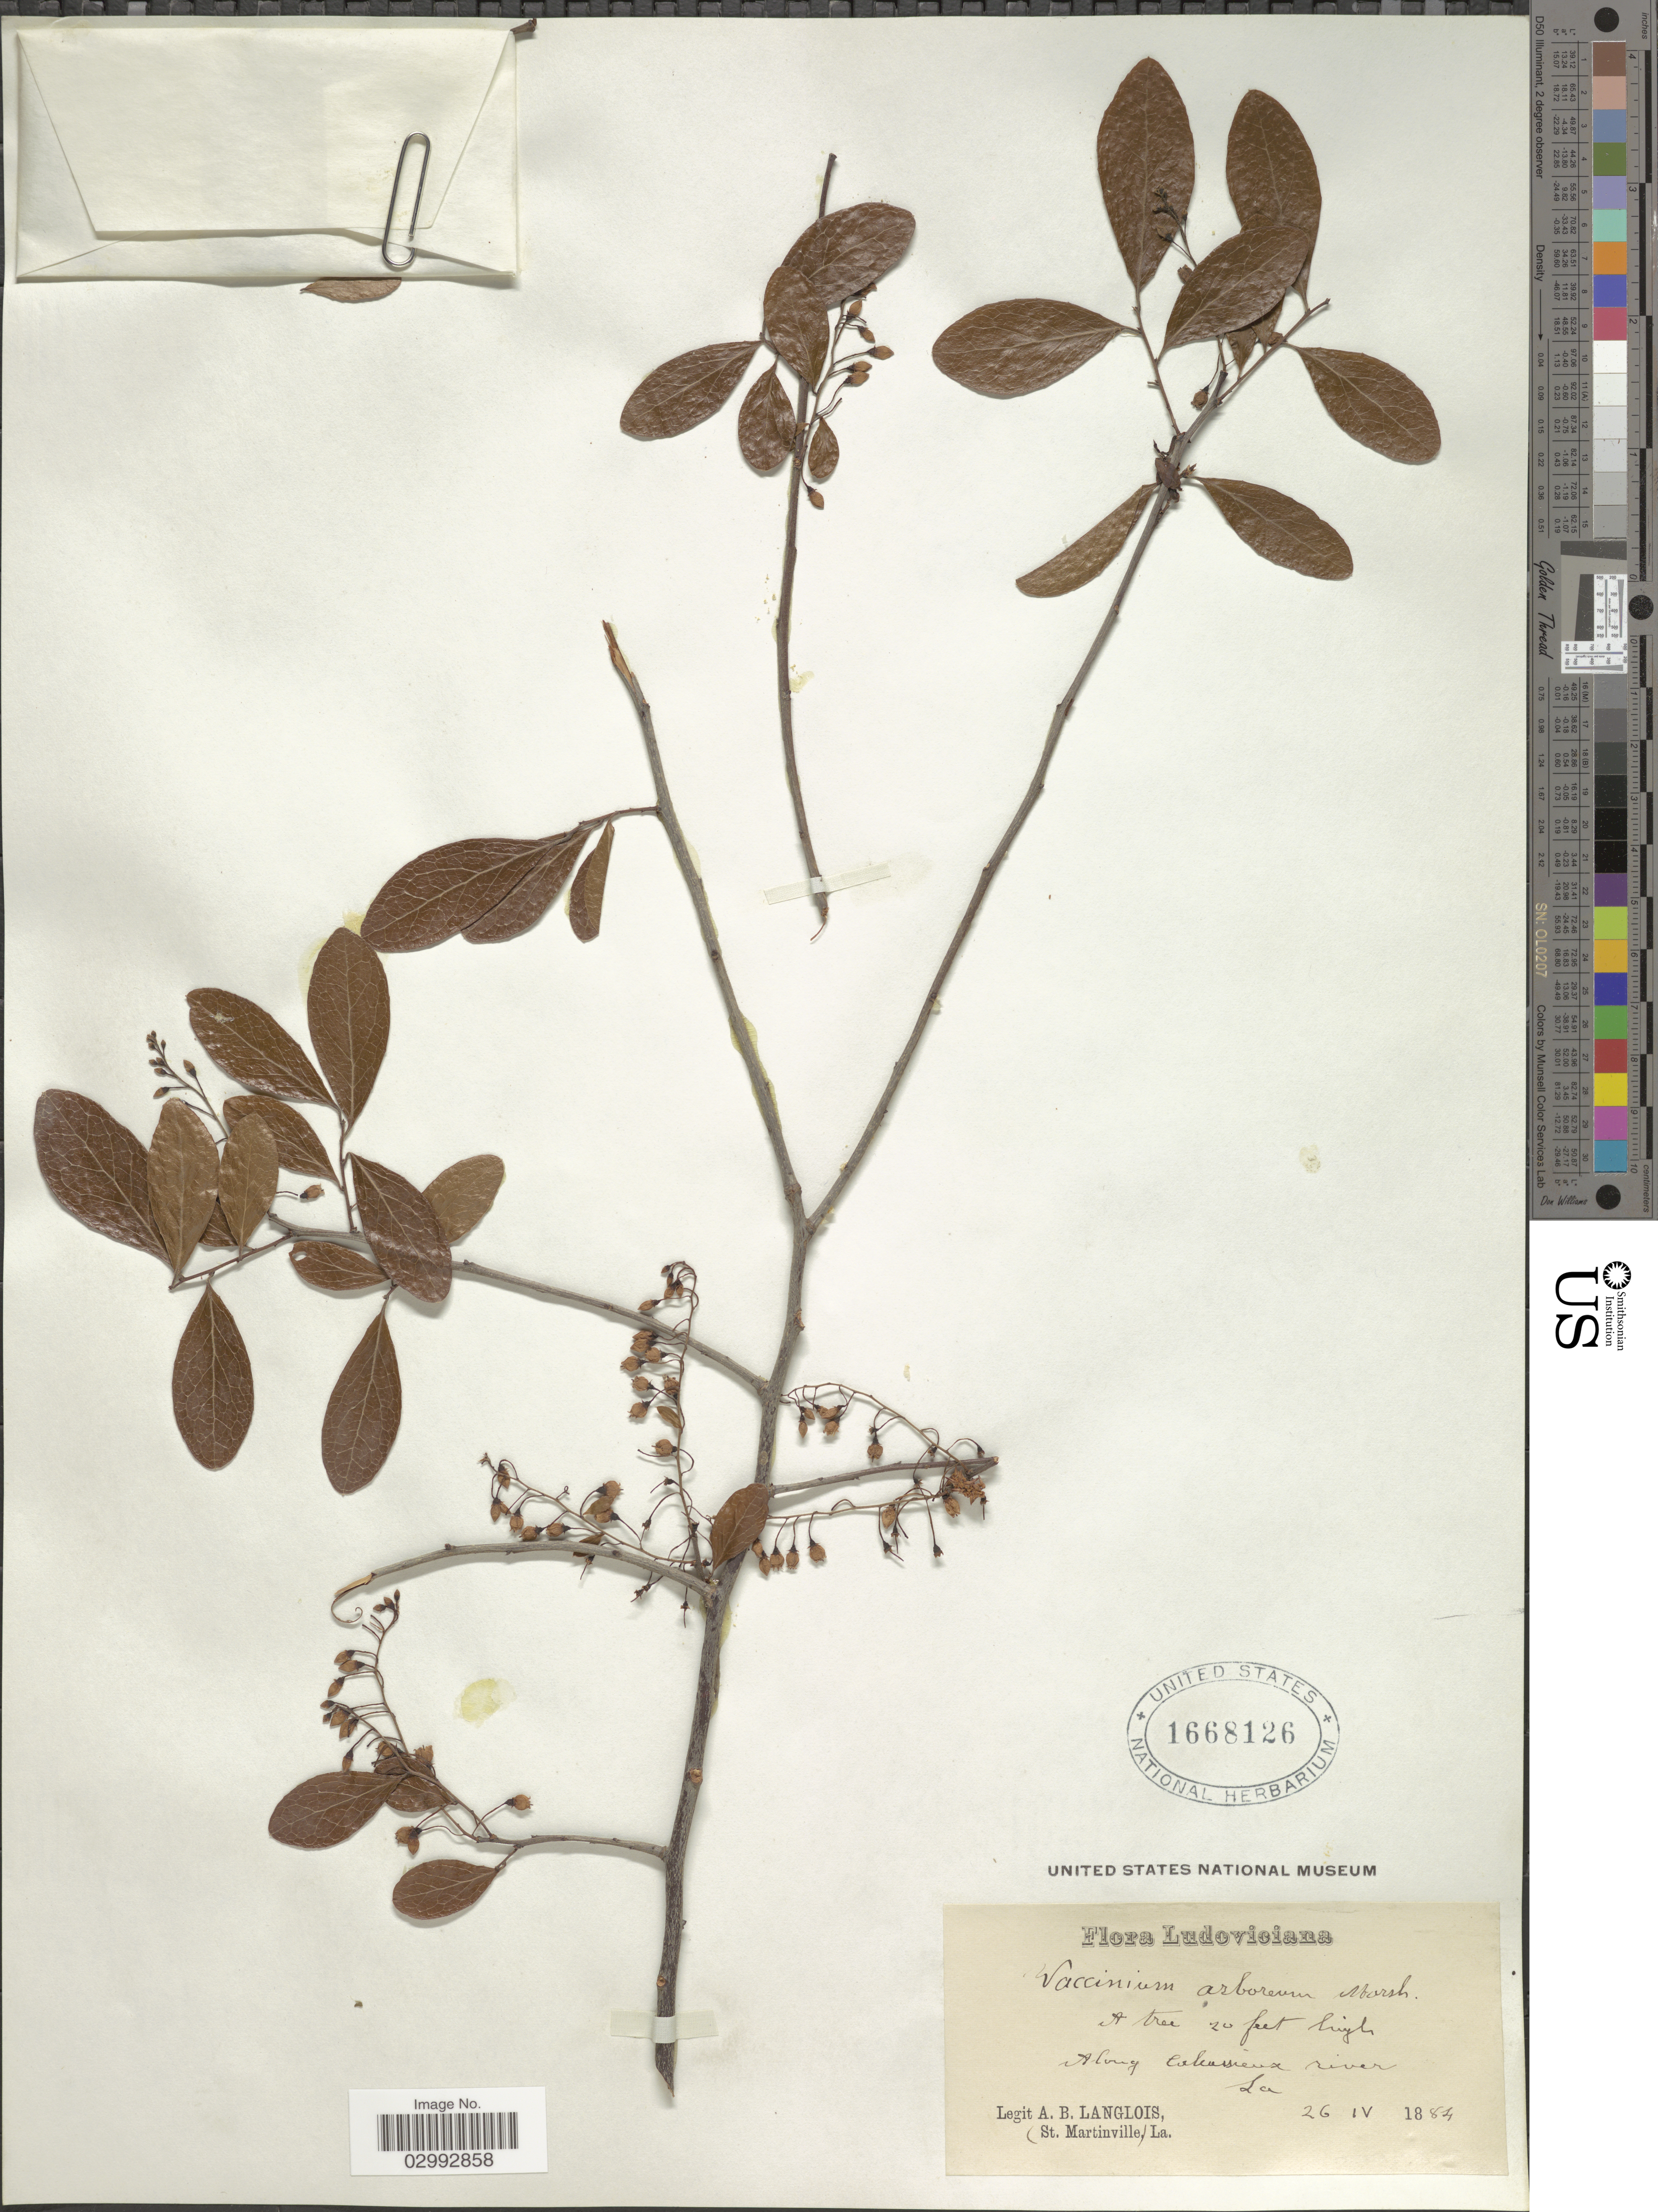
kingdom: Plantae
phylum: Tracheophyta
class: Magnoliopsida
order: Ericales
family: Ericaceae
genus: Batodendron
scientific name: Batodendron arboreum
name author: Nutt.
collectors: A. Langlois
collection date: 1884-04-26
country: United States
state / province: Louisiana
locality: Ludoviciana. Along Calcasieux river.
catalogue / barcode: US 1668126